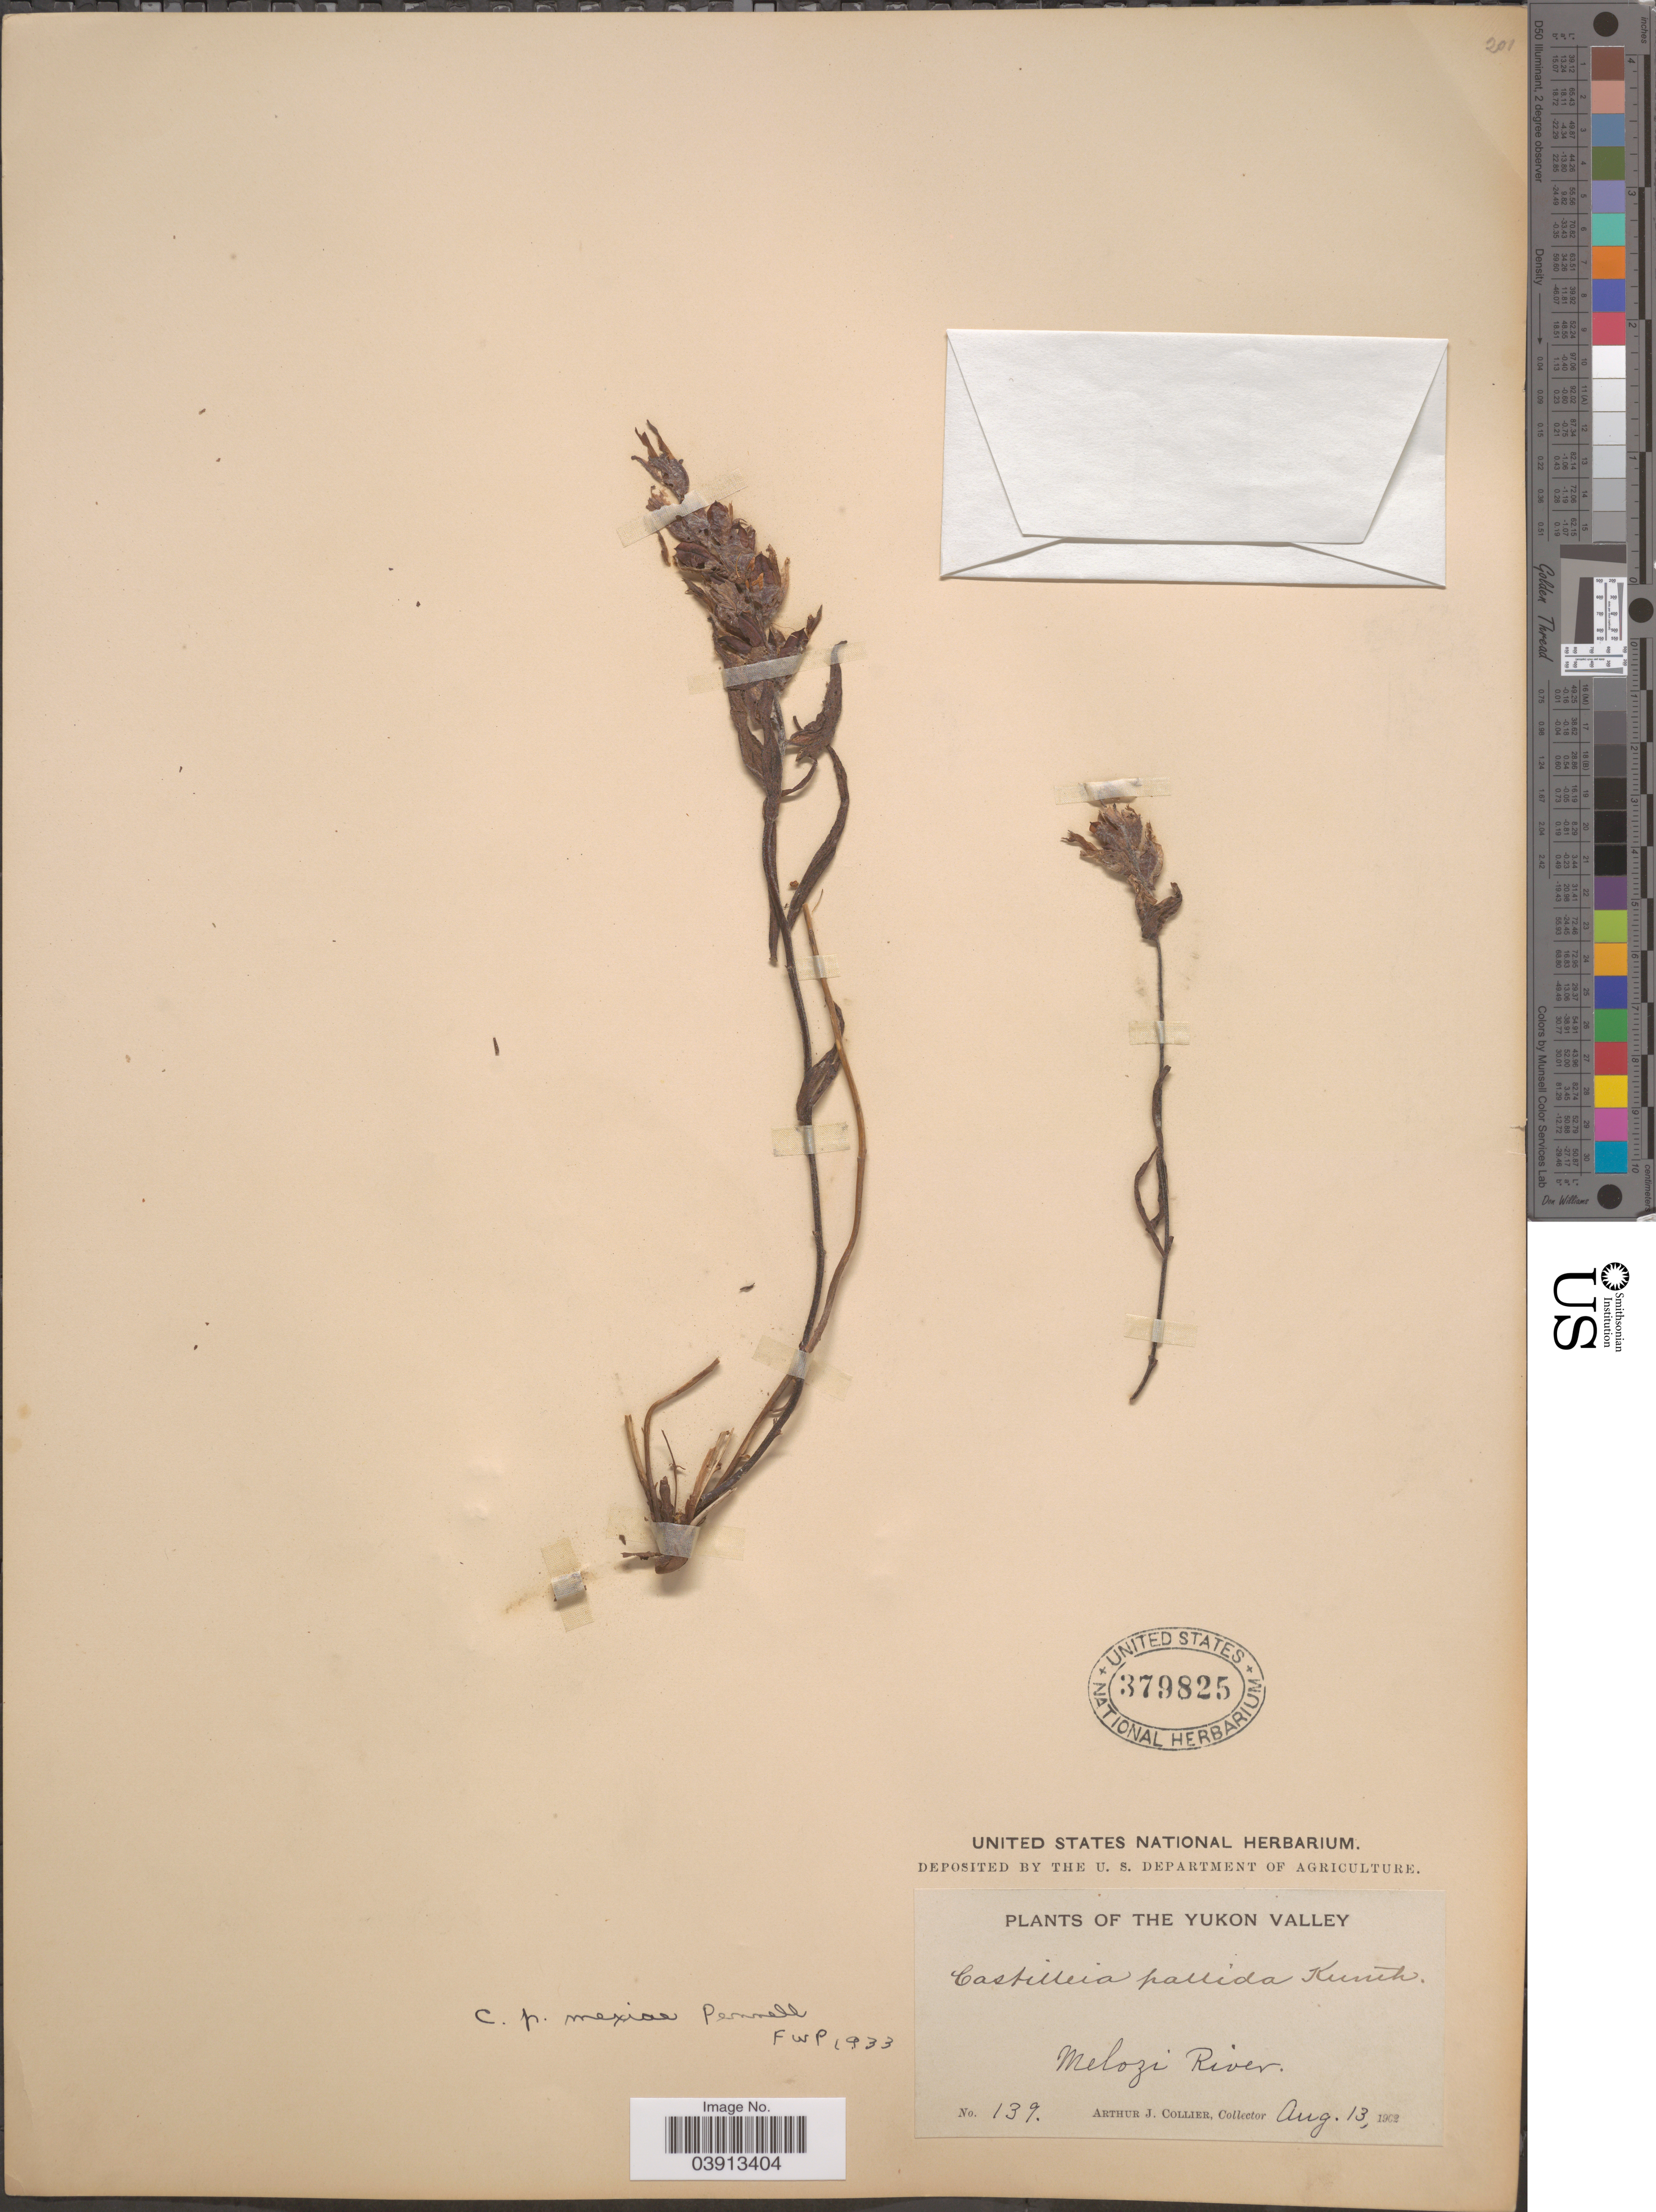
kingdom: Plantae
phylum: Tracheophyta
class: Magnoliopsida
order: Lamiales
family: Orobanchaceae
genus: Castilleja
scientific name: Castilleja pallida subsp. mexiae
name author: Pennell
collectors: A. Collier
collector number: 139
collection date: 1902-08-13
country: Canada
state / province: Yukon Territory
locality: The Yukon Valley. Melozi River.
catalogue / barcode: US 379825